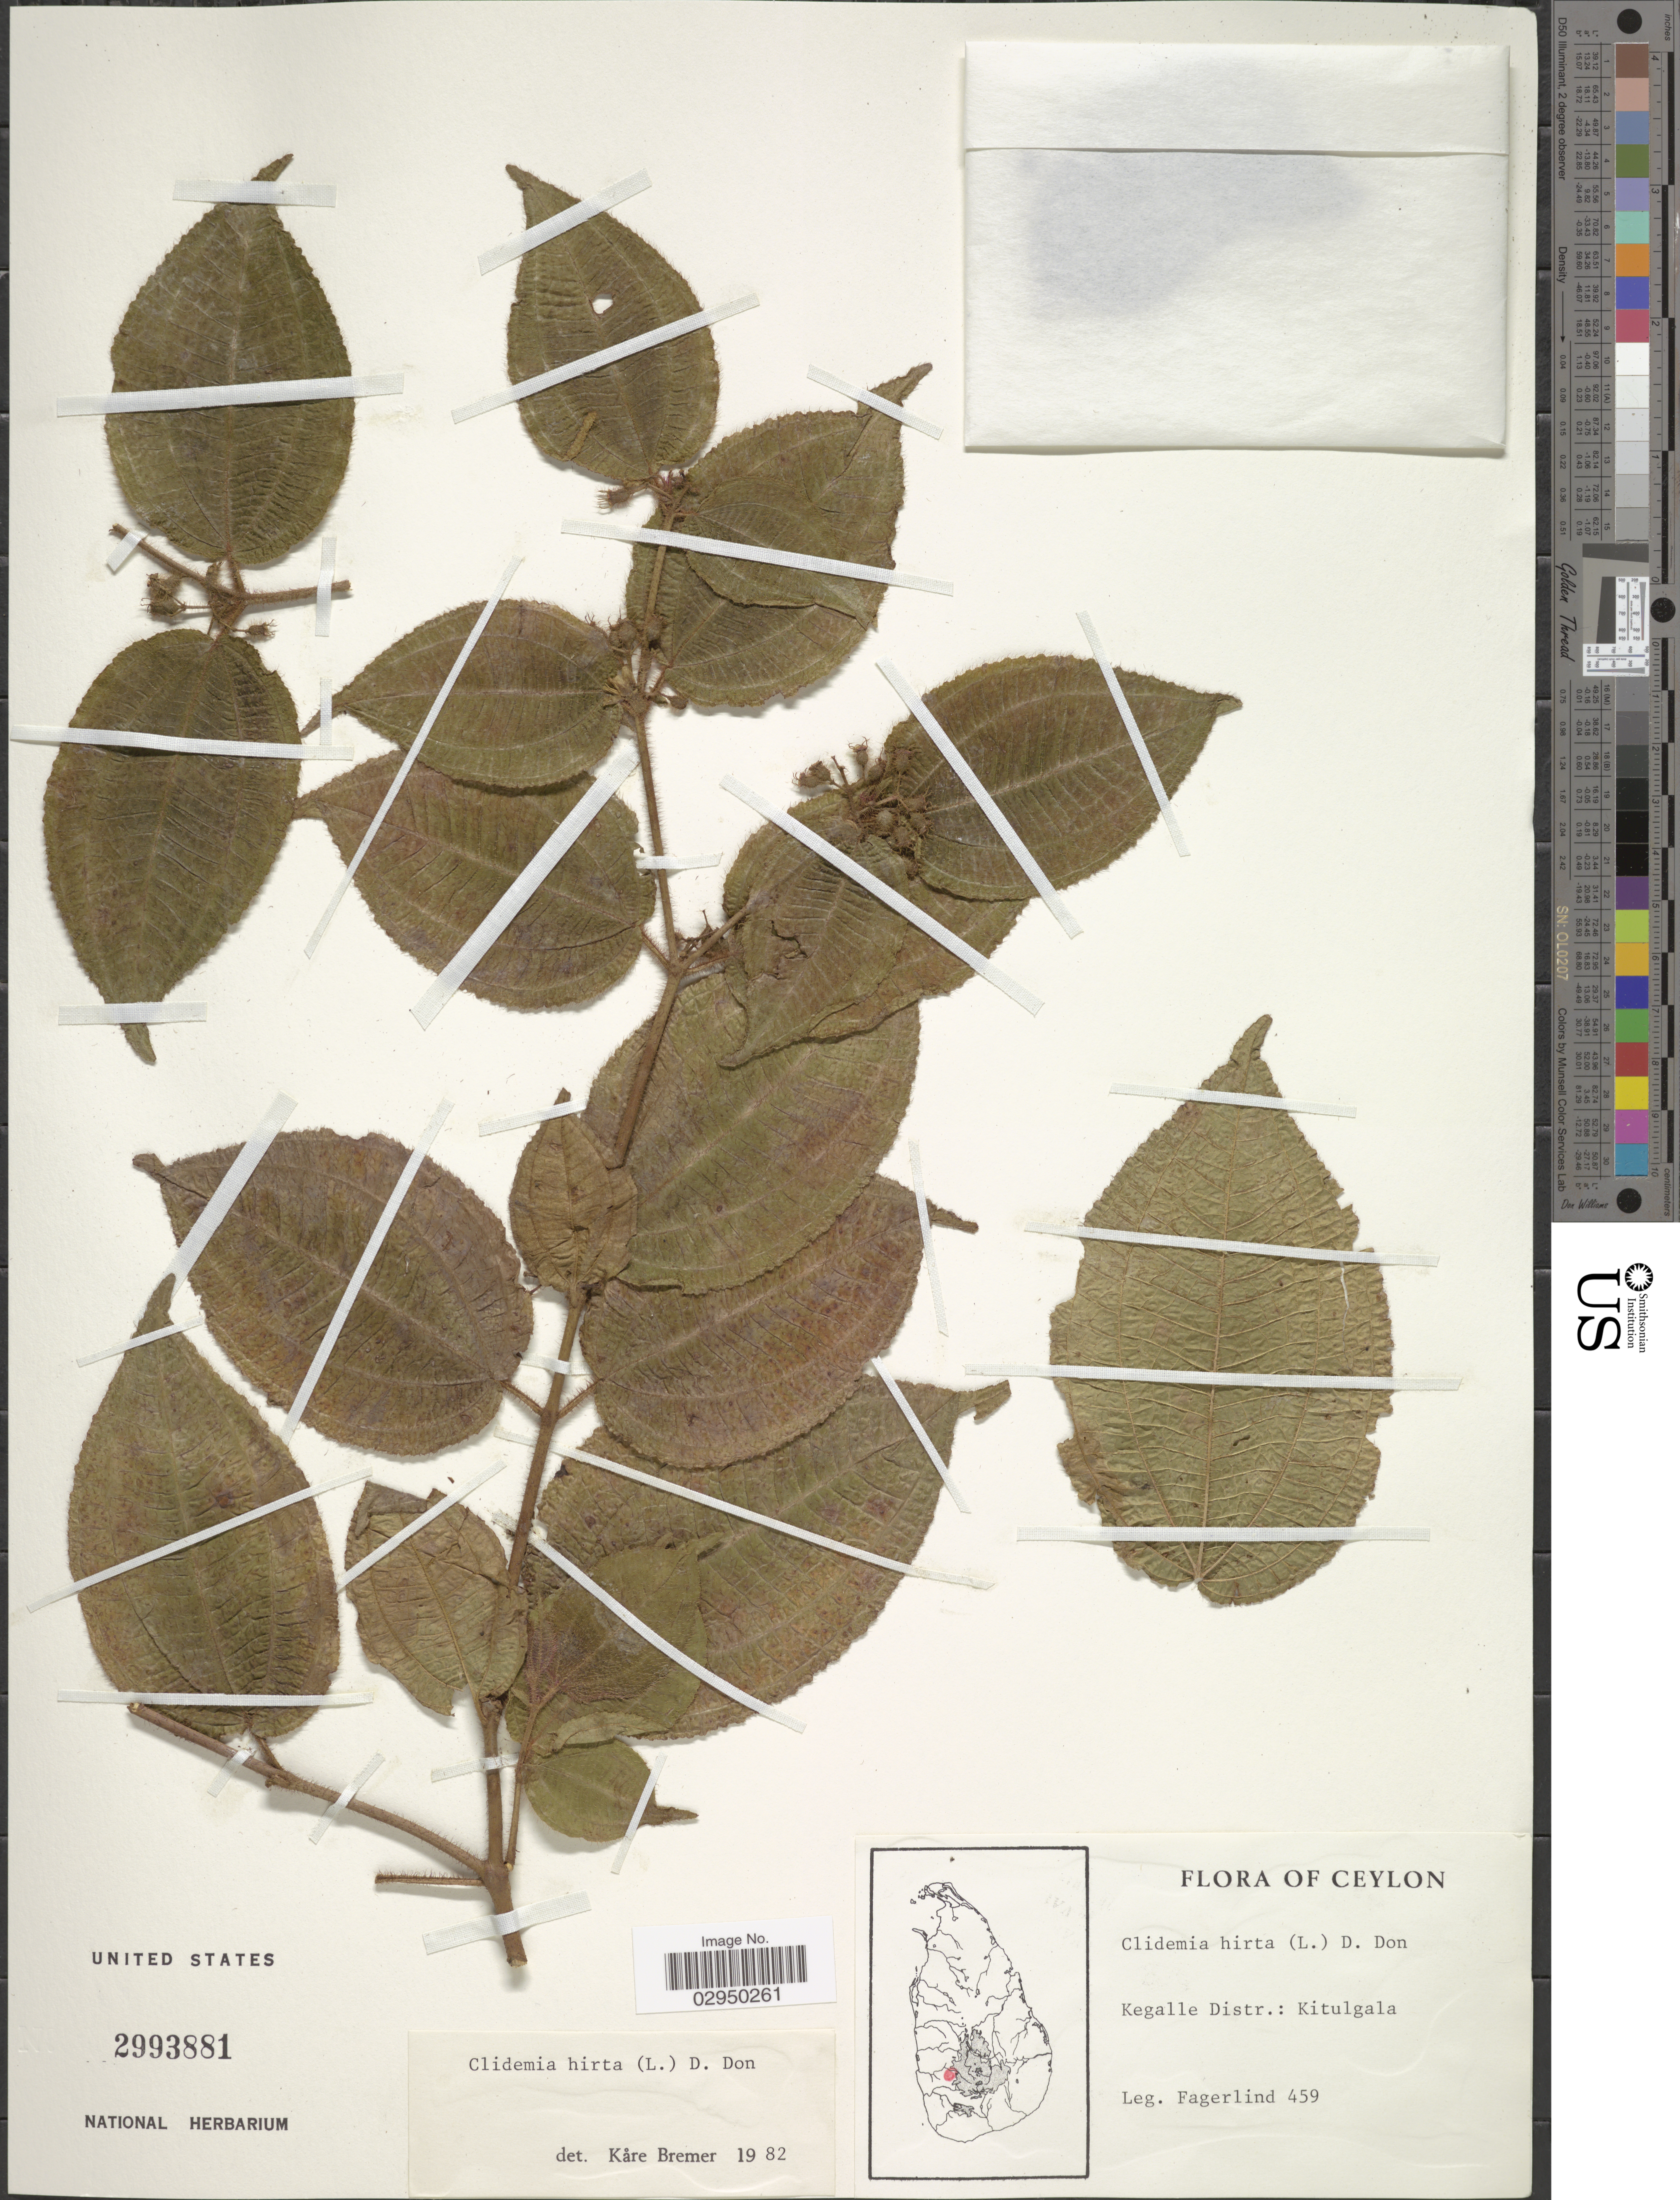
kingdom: Plantae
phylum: Tracheophyta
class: Magnoliopsida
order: Myrtales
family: Melastomataceae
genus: Clidemia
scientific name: Clidemia hirta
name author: (L.) D. Don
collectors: F. Fagerlind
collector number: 459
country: Sri Lanka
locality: Ceylon. Kegalle Distr.: Kitulgala.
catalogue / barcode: US 2993881